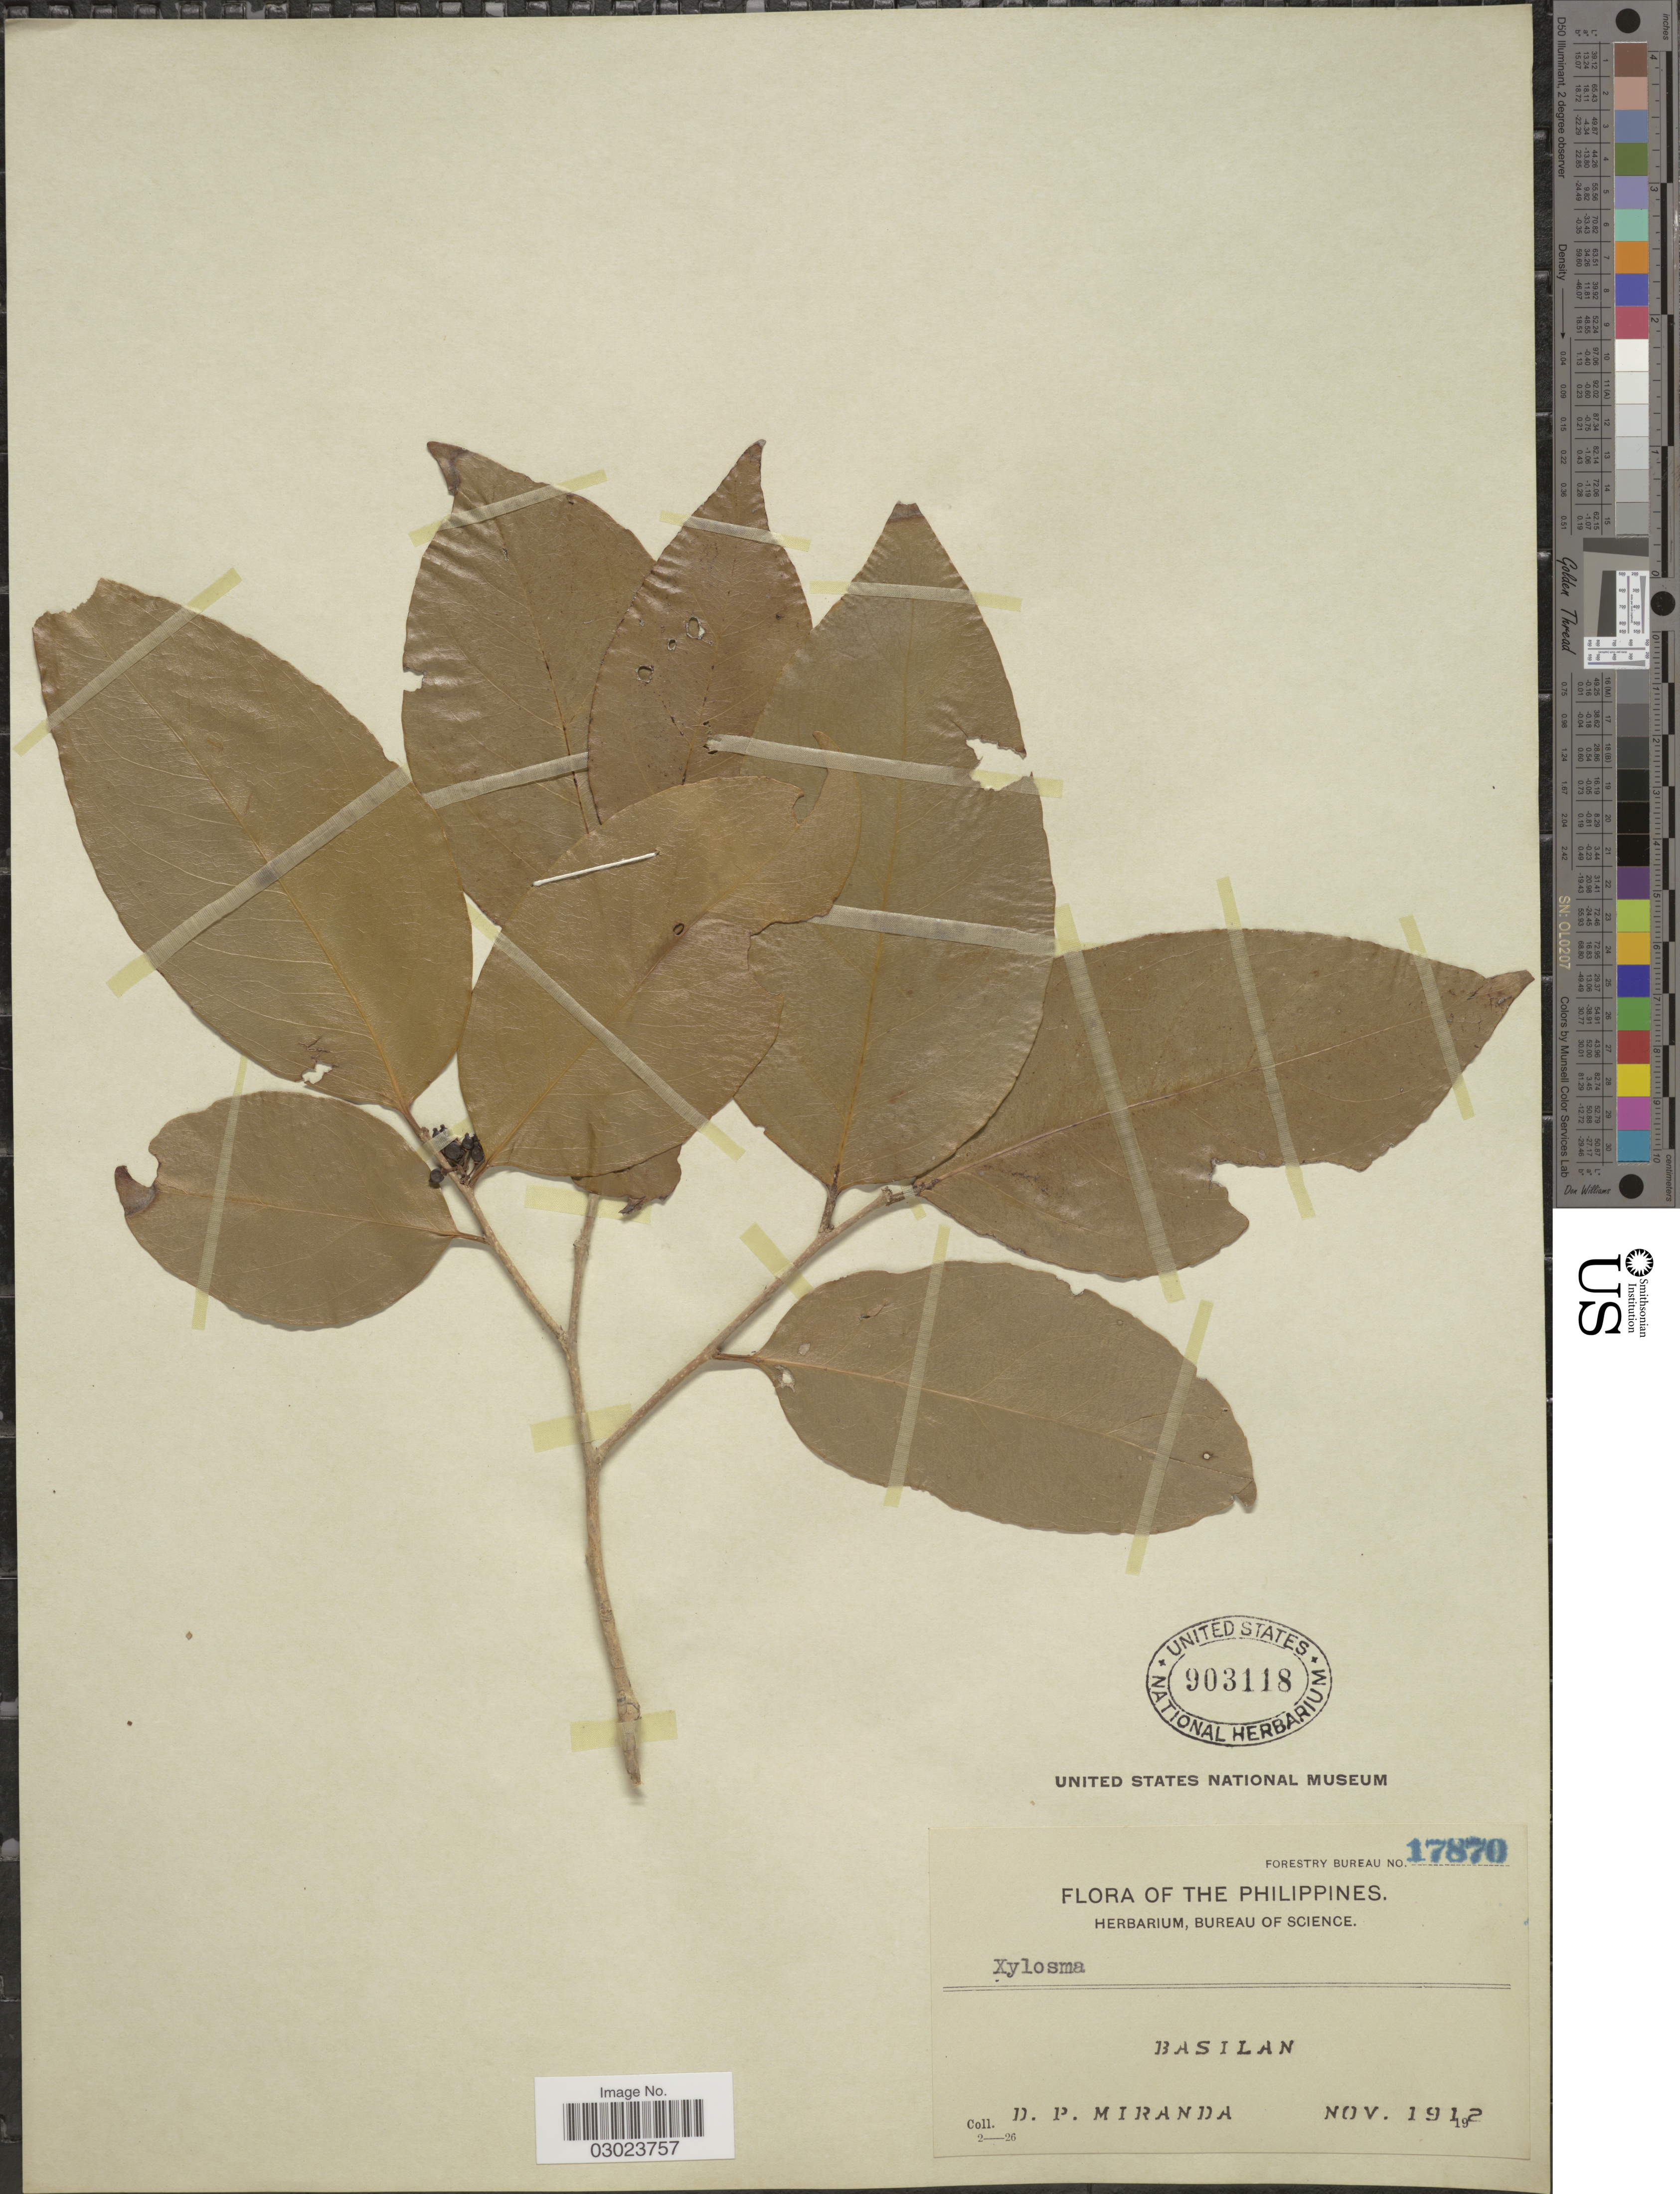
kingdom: Plantae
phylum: Tracheophyta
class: Magnoliopsida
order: Malpighiales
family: Salicaceae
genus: Xylosma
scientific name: Xylosma luzonensis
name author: Clos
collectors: D. P. Miranda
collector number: Forestry Bureau 17870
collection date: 1912-11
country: Philippines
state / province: Muslim Mindanao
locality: Basilan.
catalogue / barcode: US 903118